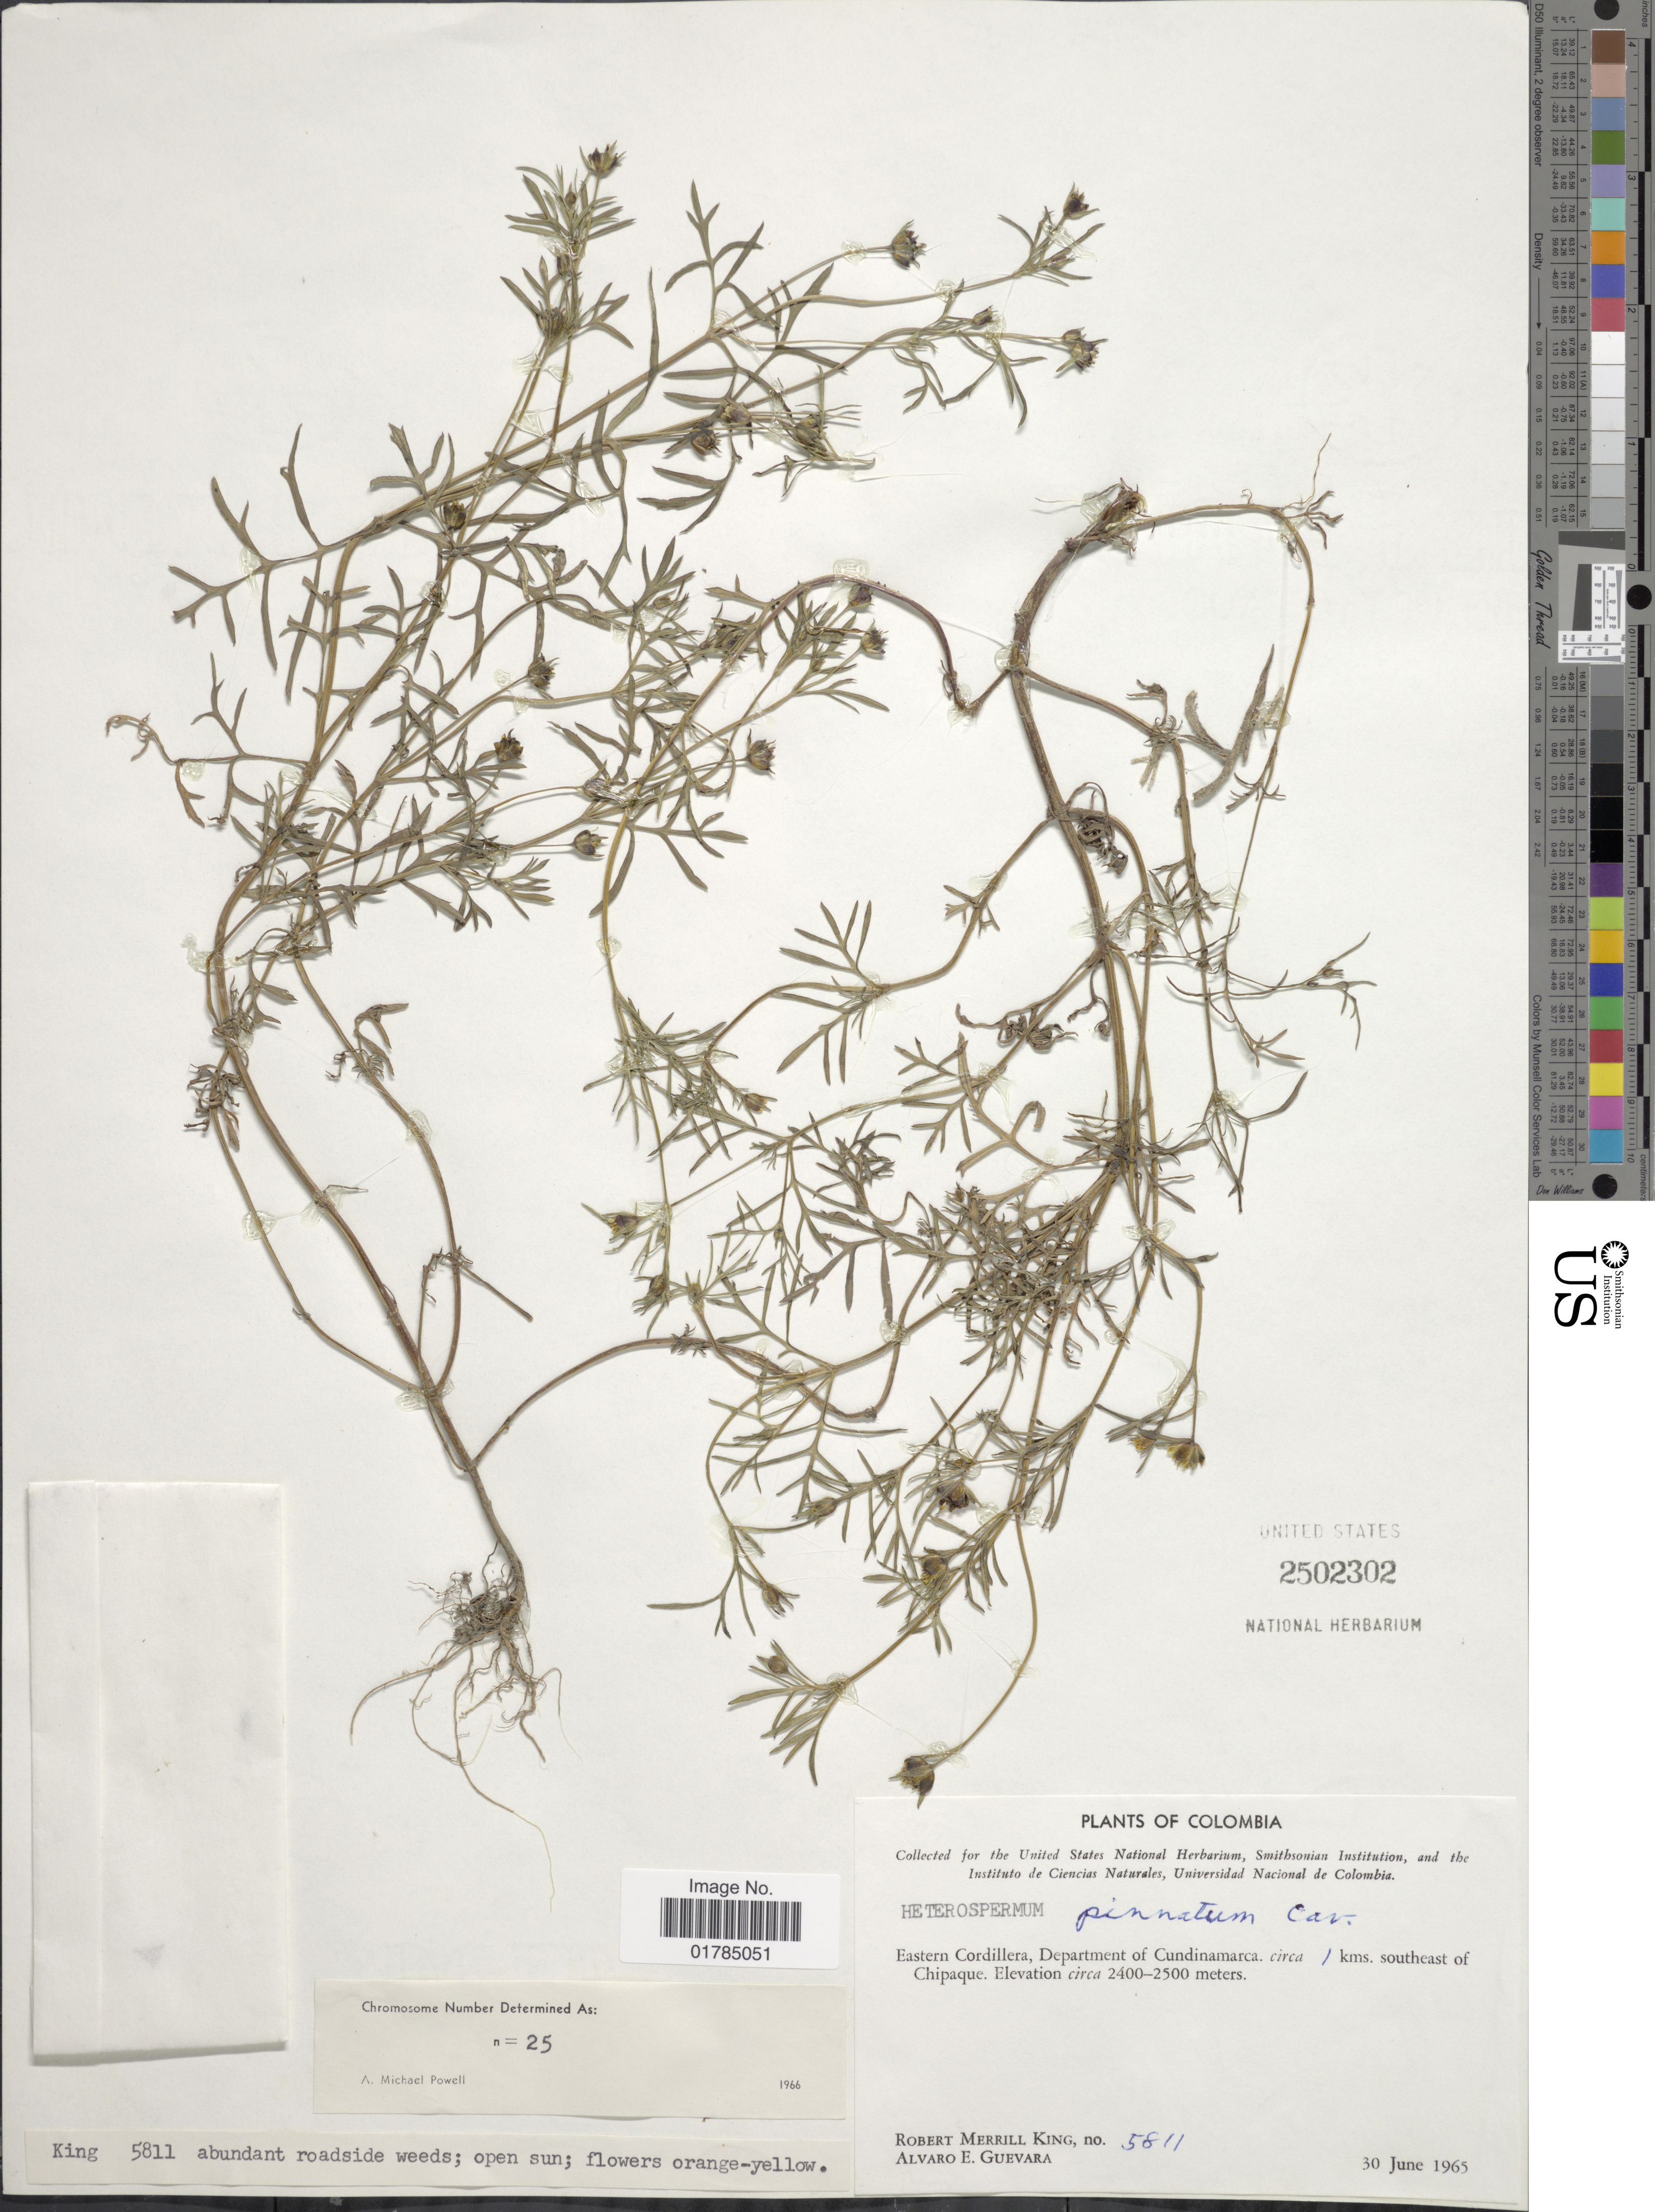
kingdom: Plantae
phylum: Tracheophyta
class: Magnoliopsida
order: Asterales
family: Asteraceae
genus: Heterosperma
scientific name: Heterosperma pinnatum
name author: Cav.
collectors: R. M. King & A. E. Guevara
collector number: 5811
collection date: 1965-06-30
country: Colombia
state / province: Cundinamarca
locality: Circa 1 kms. southeast of Chipaque, Eastern Cordillera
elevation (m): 2400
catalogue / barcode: US 2502302